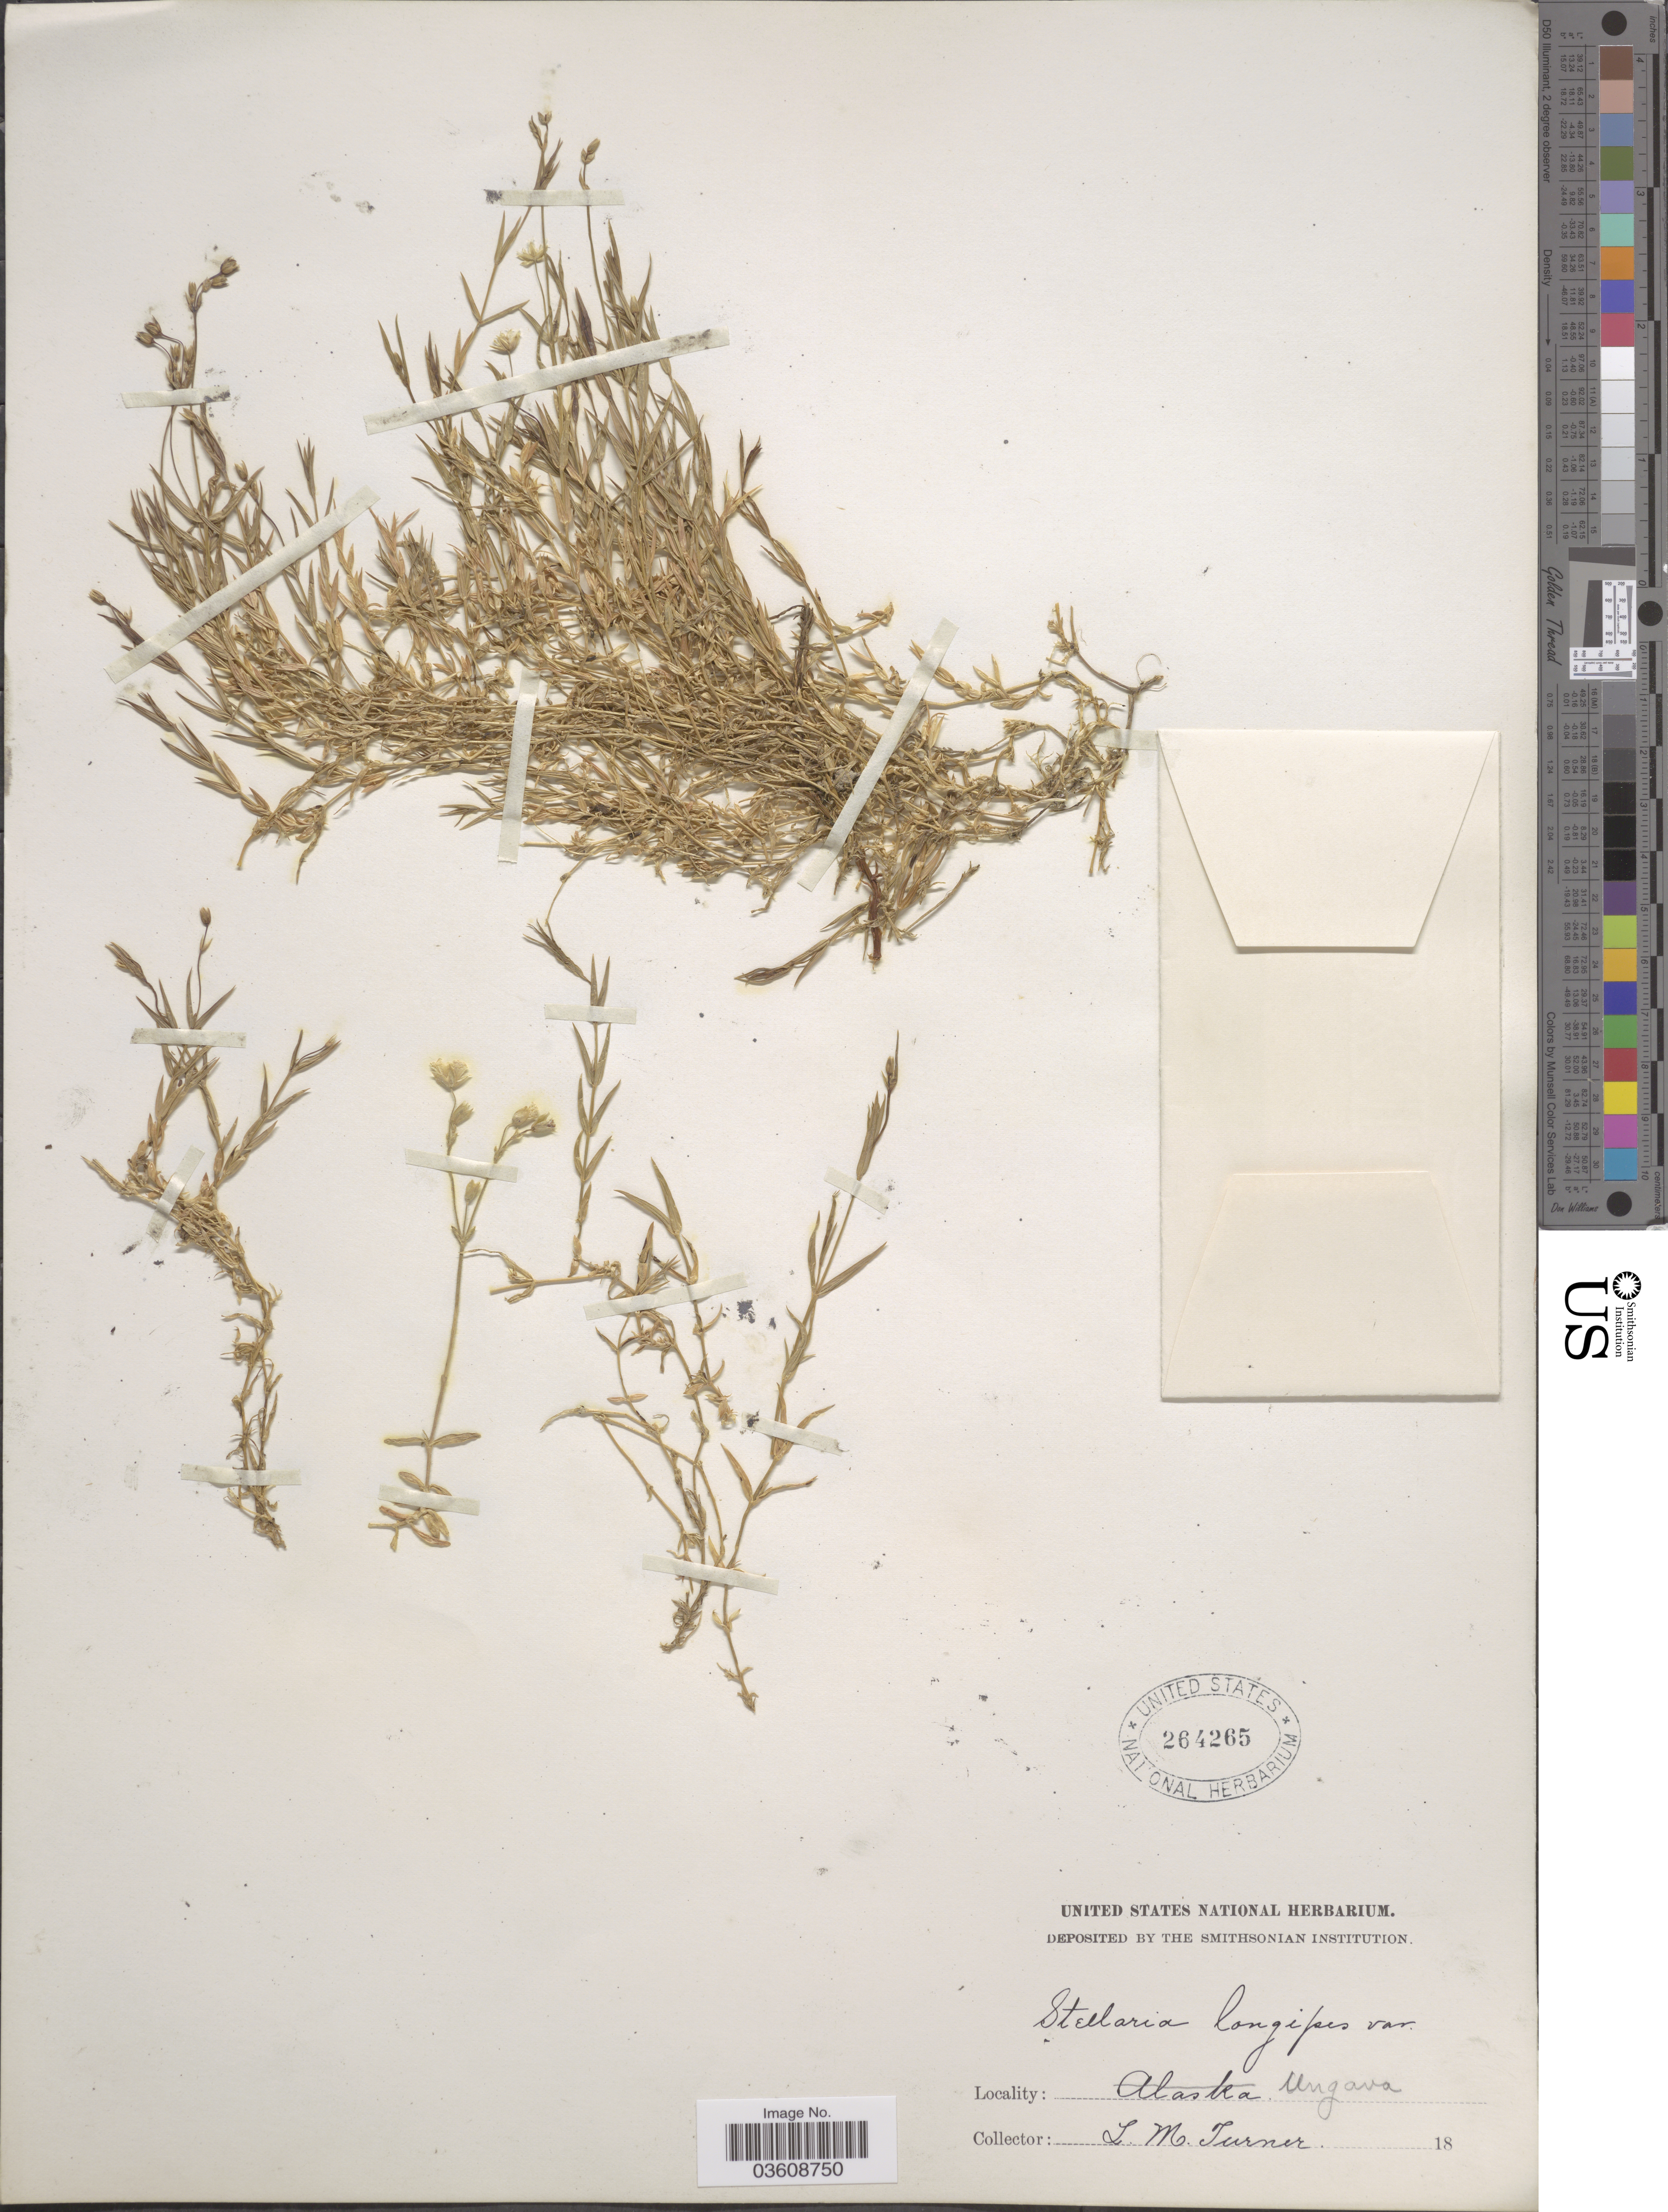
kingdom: Plantae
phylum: Tracheophyta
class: Magnoliopsida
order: Caryophyllales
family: Caryophyllaceae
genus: Stellaria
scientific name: Stellaria longipes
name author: Goldie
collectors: L. M. Turner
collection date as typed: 18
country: Canada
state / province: Newfoundland and Labrador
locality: Ungava.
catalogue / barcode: US 264265